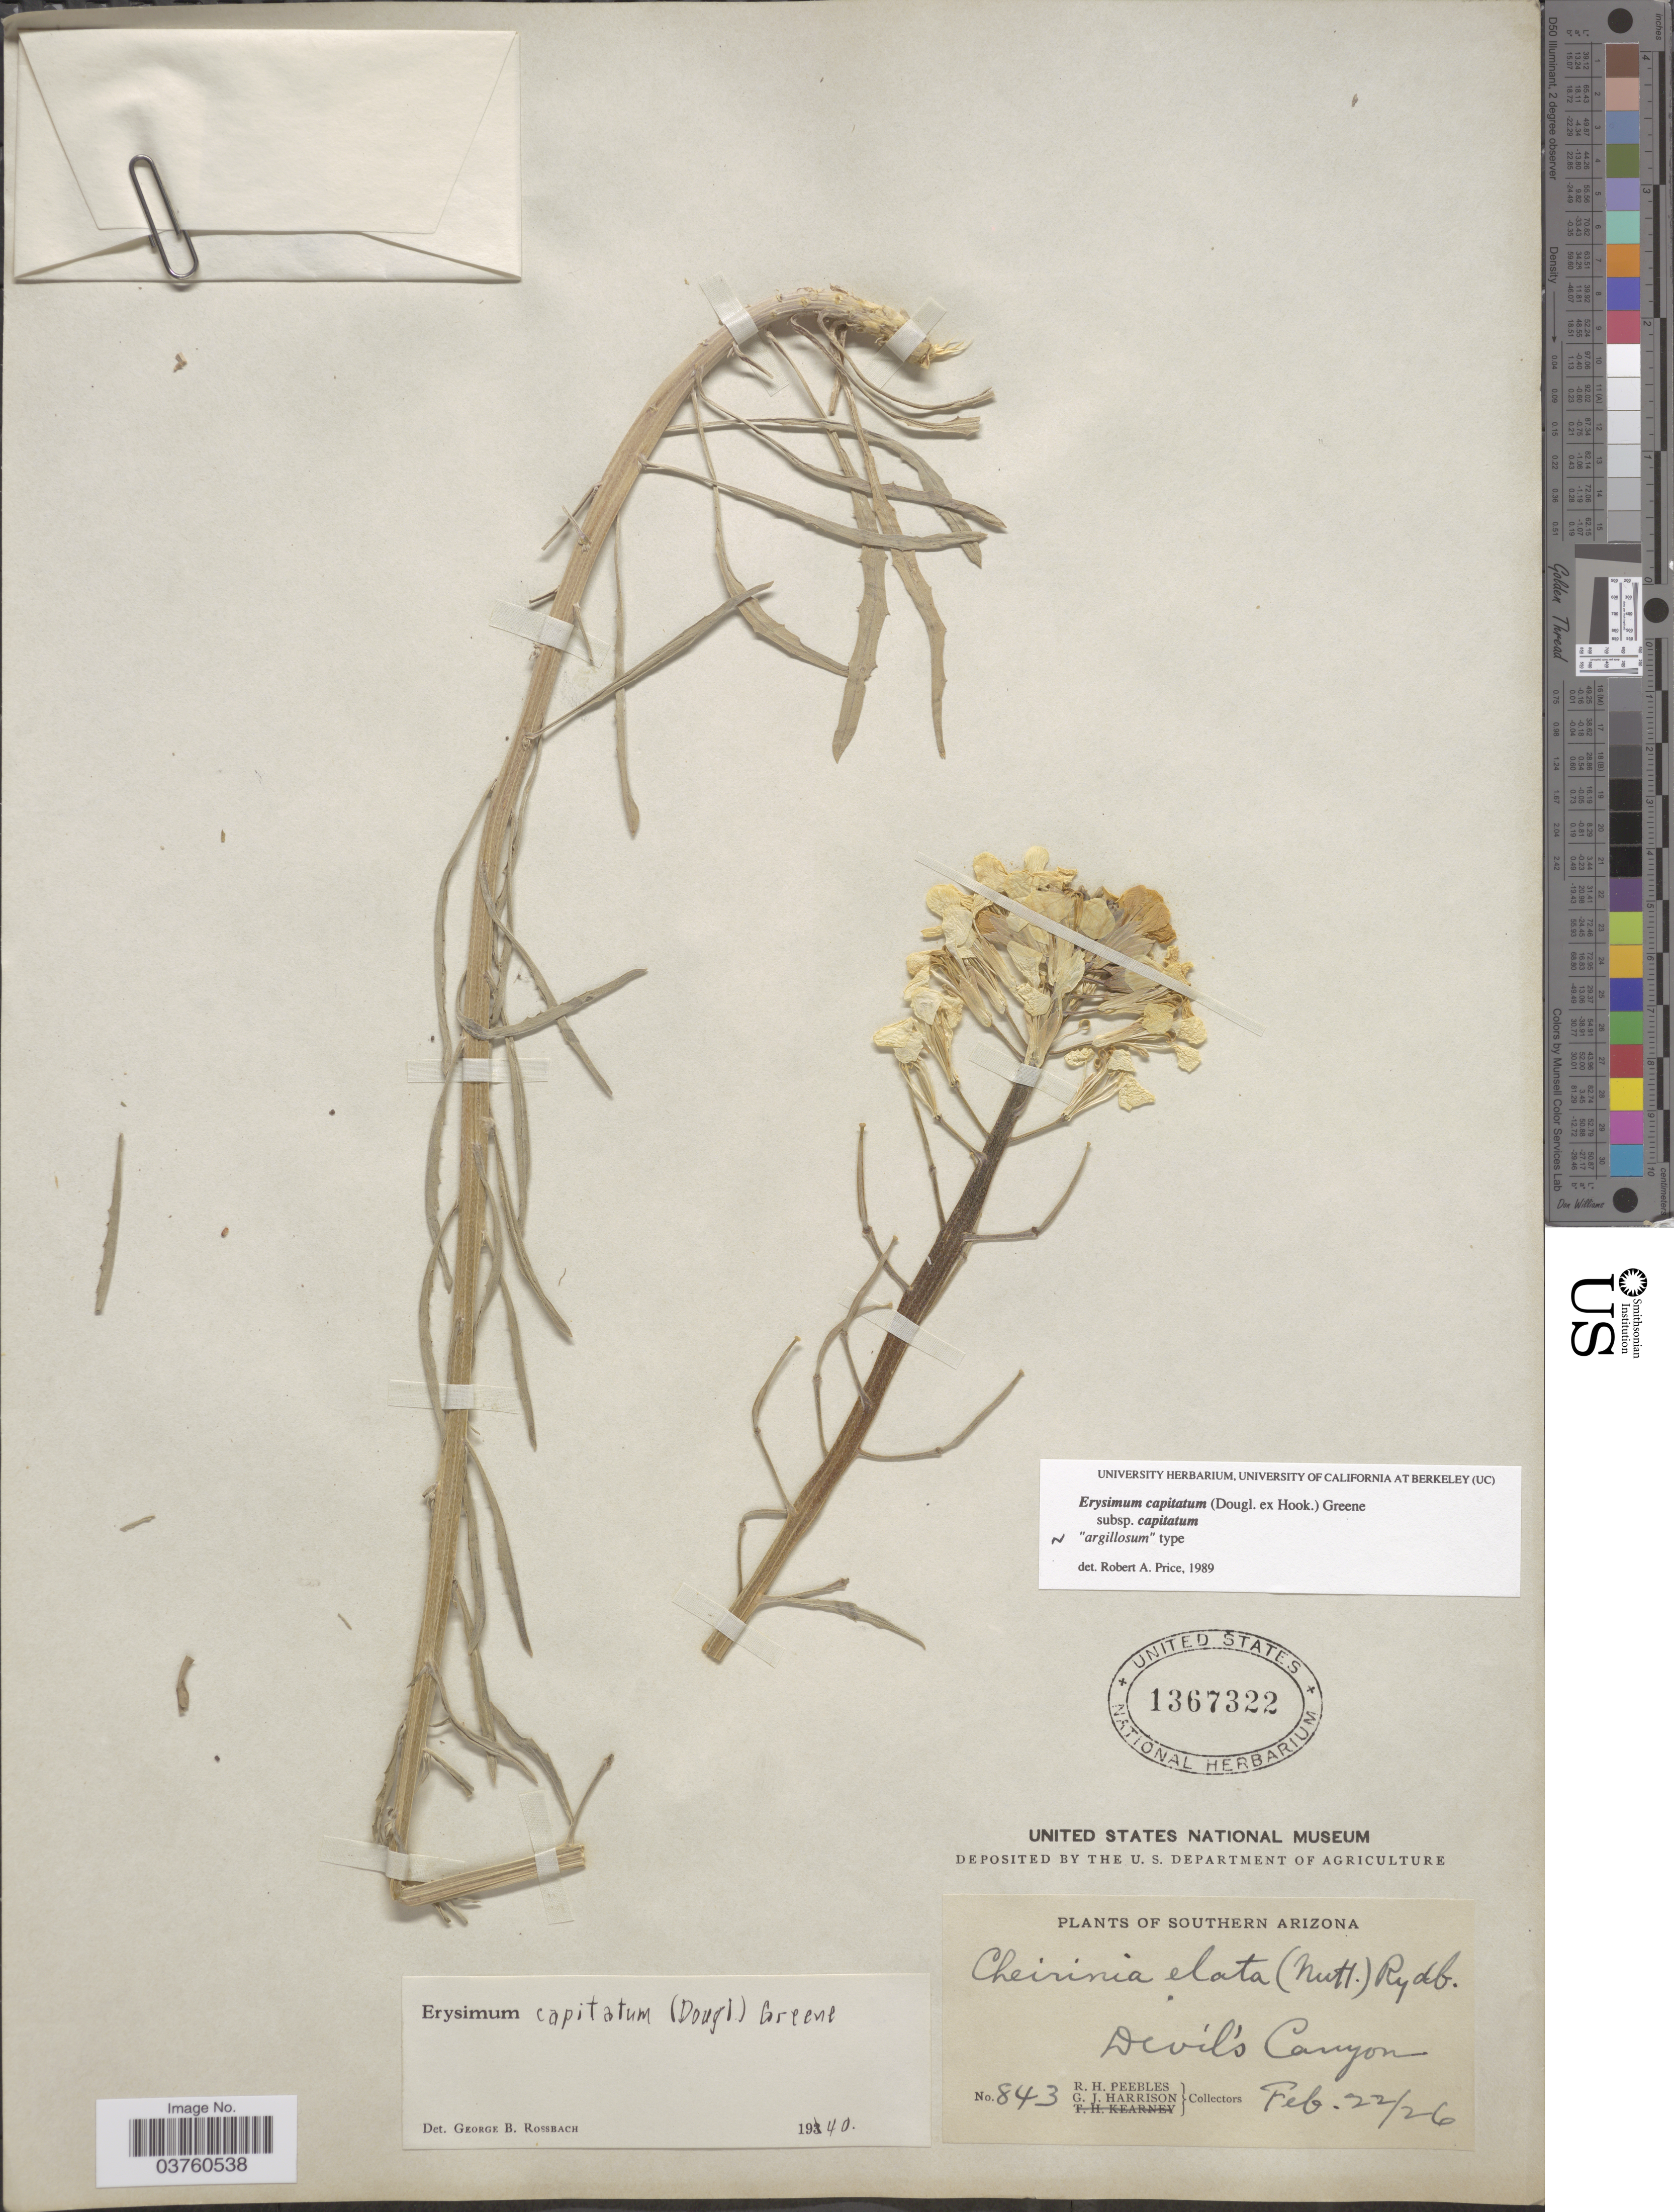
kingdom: Plantae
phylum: Tracheophyta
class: Magnoliopsida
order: Brassicales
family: Brassicaceae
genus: Erysimum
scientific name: Erysimum capitatum subsp. capitatum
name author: (Douglas ex Hook.) Greene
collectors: R. H. Peebles & G. J. Harrison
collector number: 843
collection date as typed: Transcribed d/m/y: 22/2/26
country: United States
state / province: Arizona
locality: Southern Arizona. Devil's Canyon.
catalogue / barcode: US 1367322